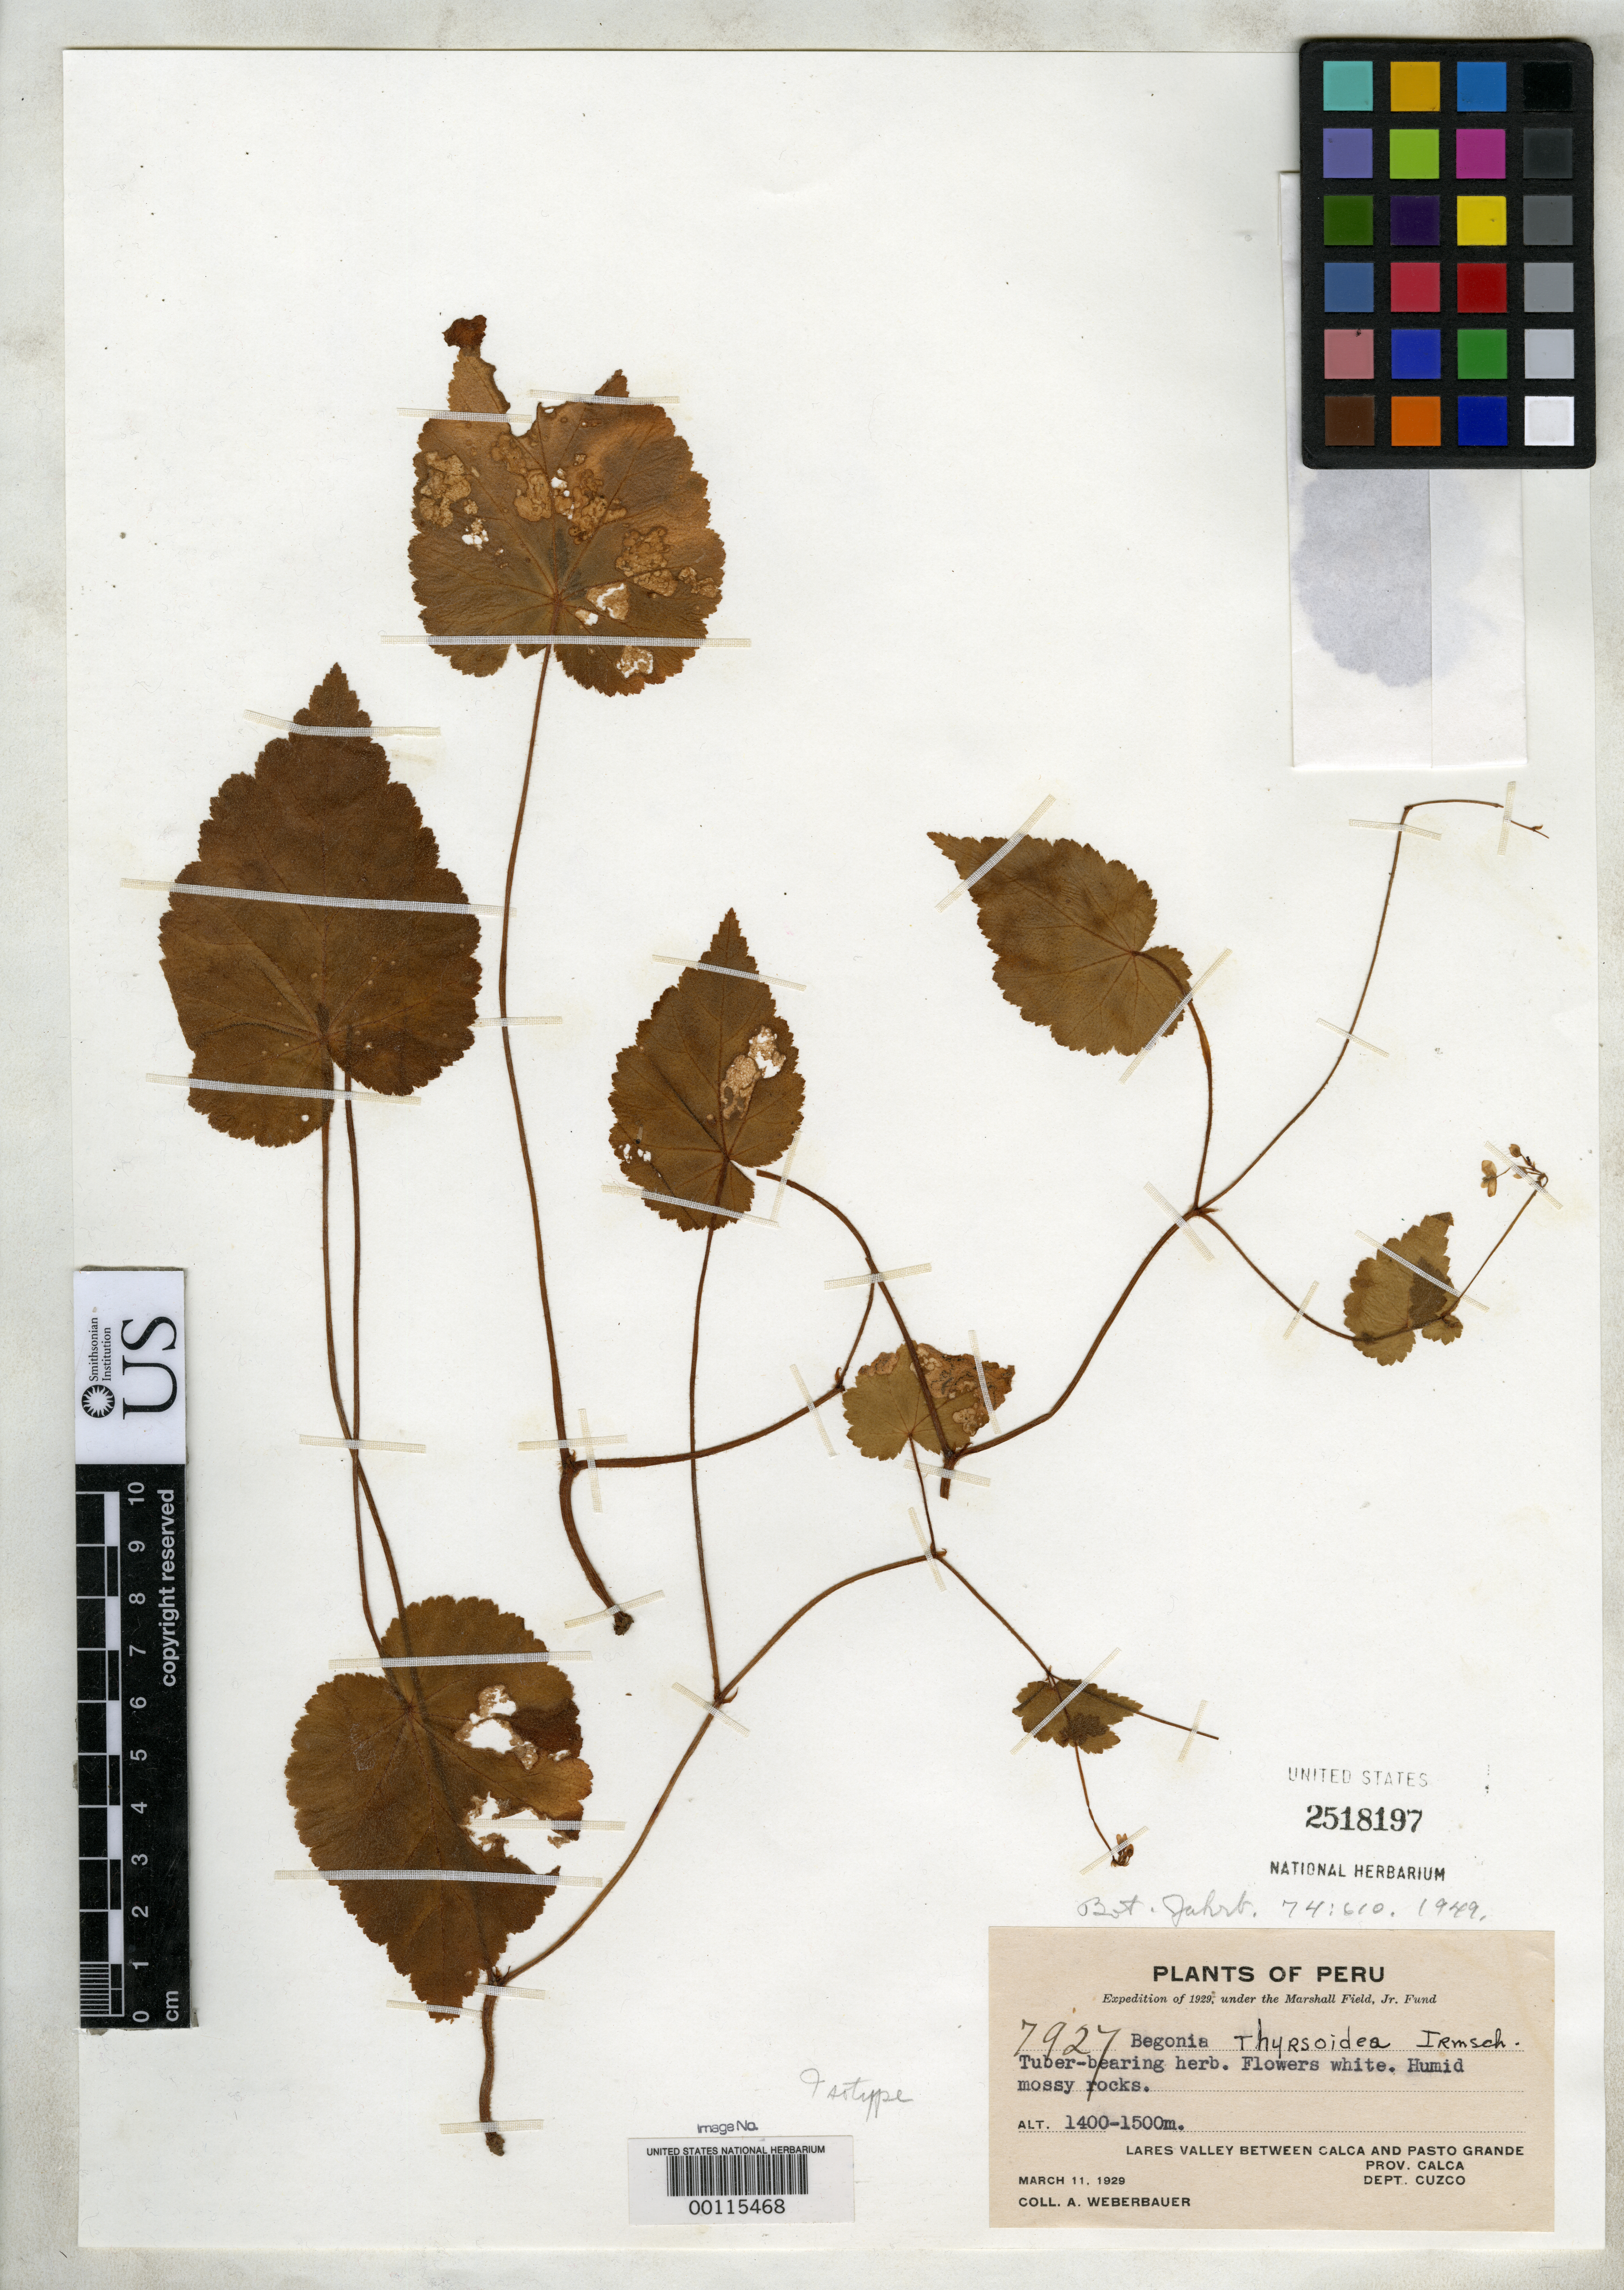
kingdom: Plantae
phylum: Tracheophyta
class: Magnoliopsida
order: Cucurbitales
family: Begoniaceae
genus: Begonia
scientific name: Begonia thyrsoidea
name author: Irmsch.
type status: Isotype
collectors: A. Weberbauer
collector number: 7927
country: Peru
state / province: Cusco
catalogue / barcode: US 2518197